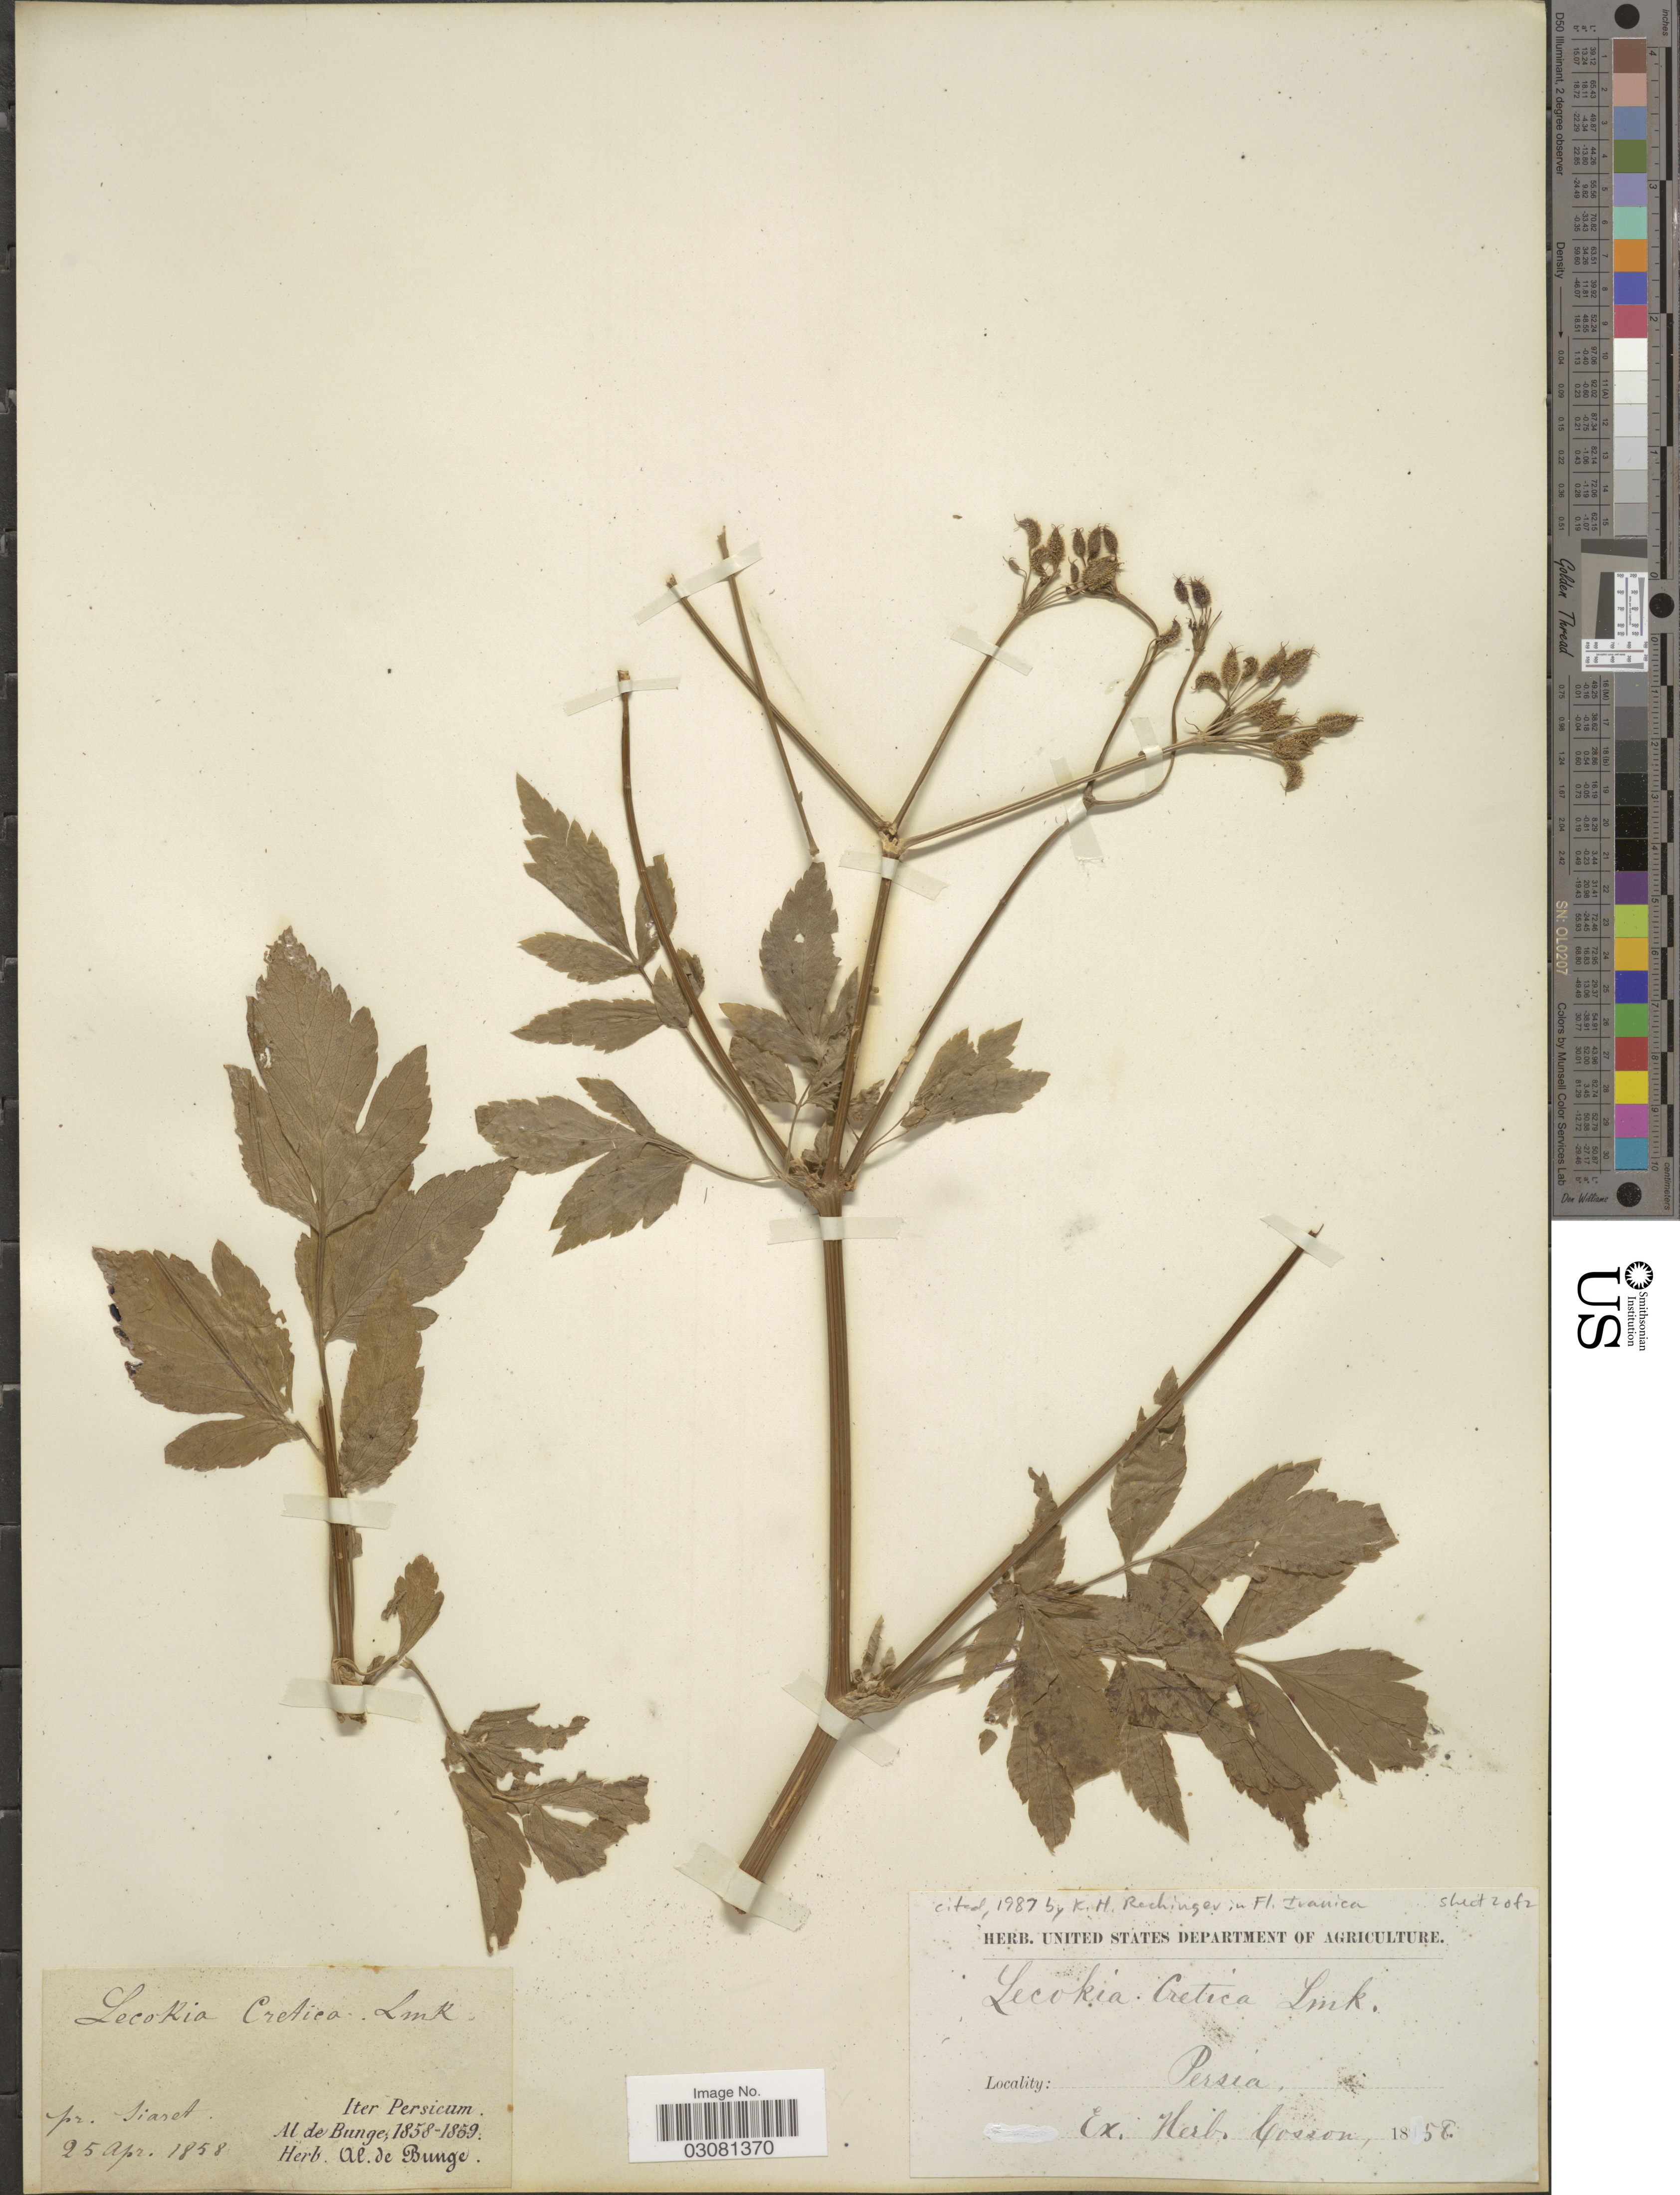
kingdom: Plantae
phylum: Tracheophyta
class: Magnoliopsida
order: Apiales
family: Apiaceae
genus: Lecokia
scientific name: Lecokia cretica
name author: DC.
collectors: A. de Bunge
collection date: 1858-04-25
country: Iran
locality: Pr. Siaret. Persia.